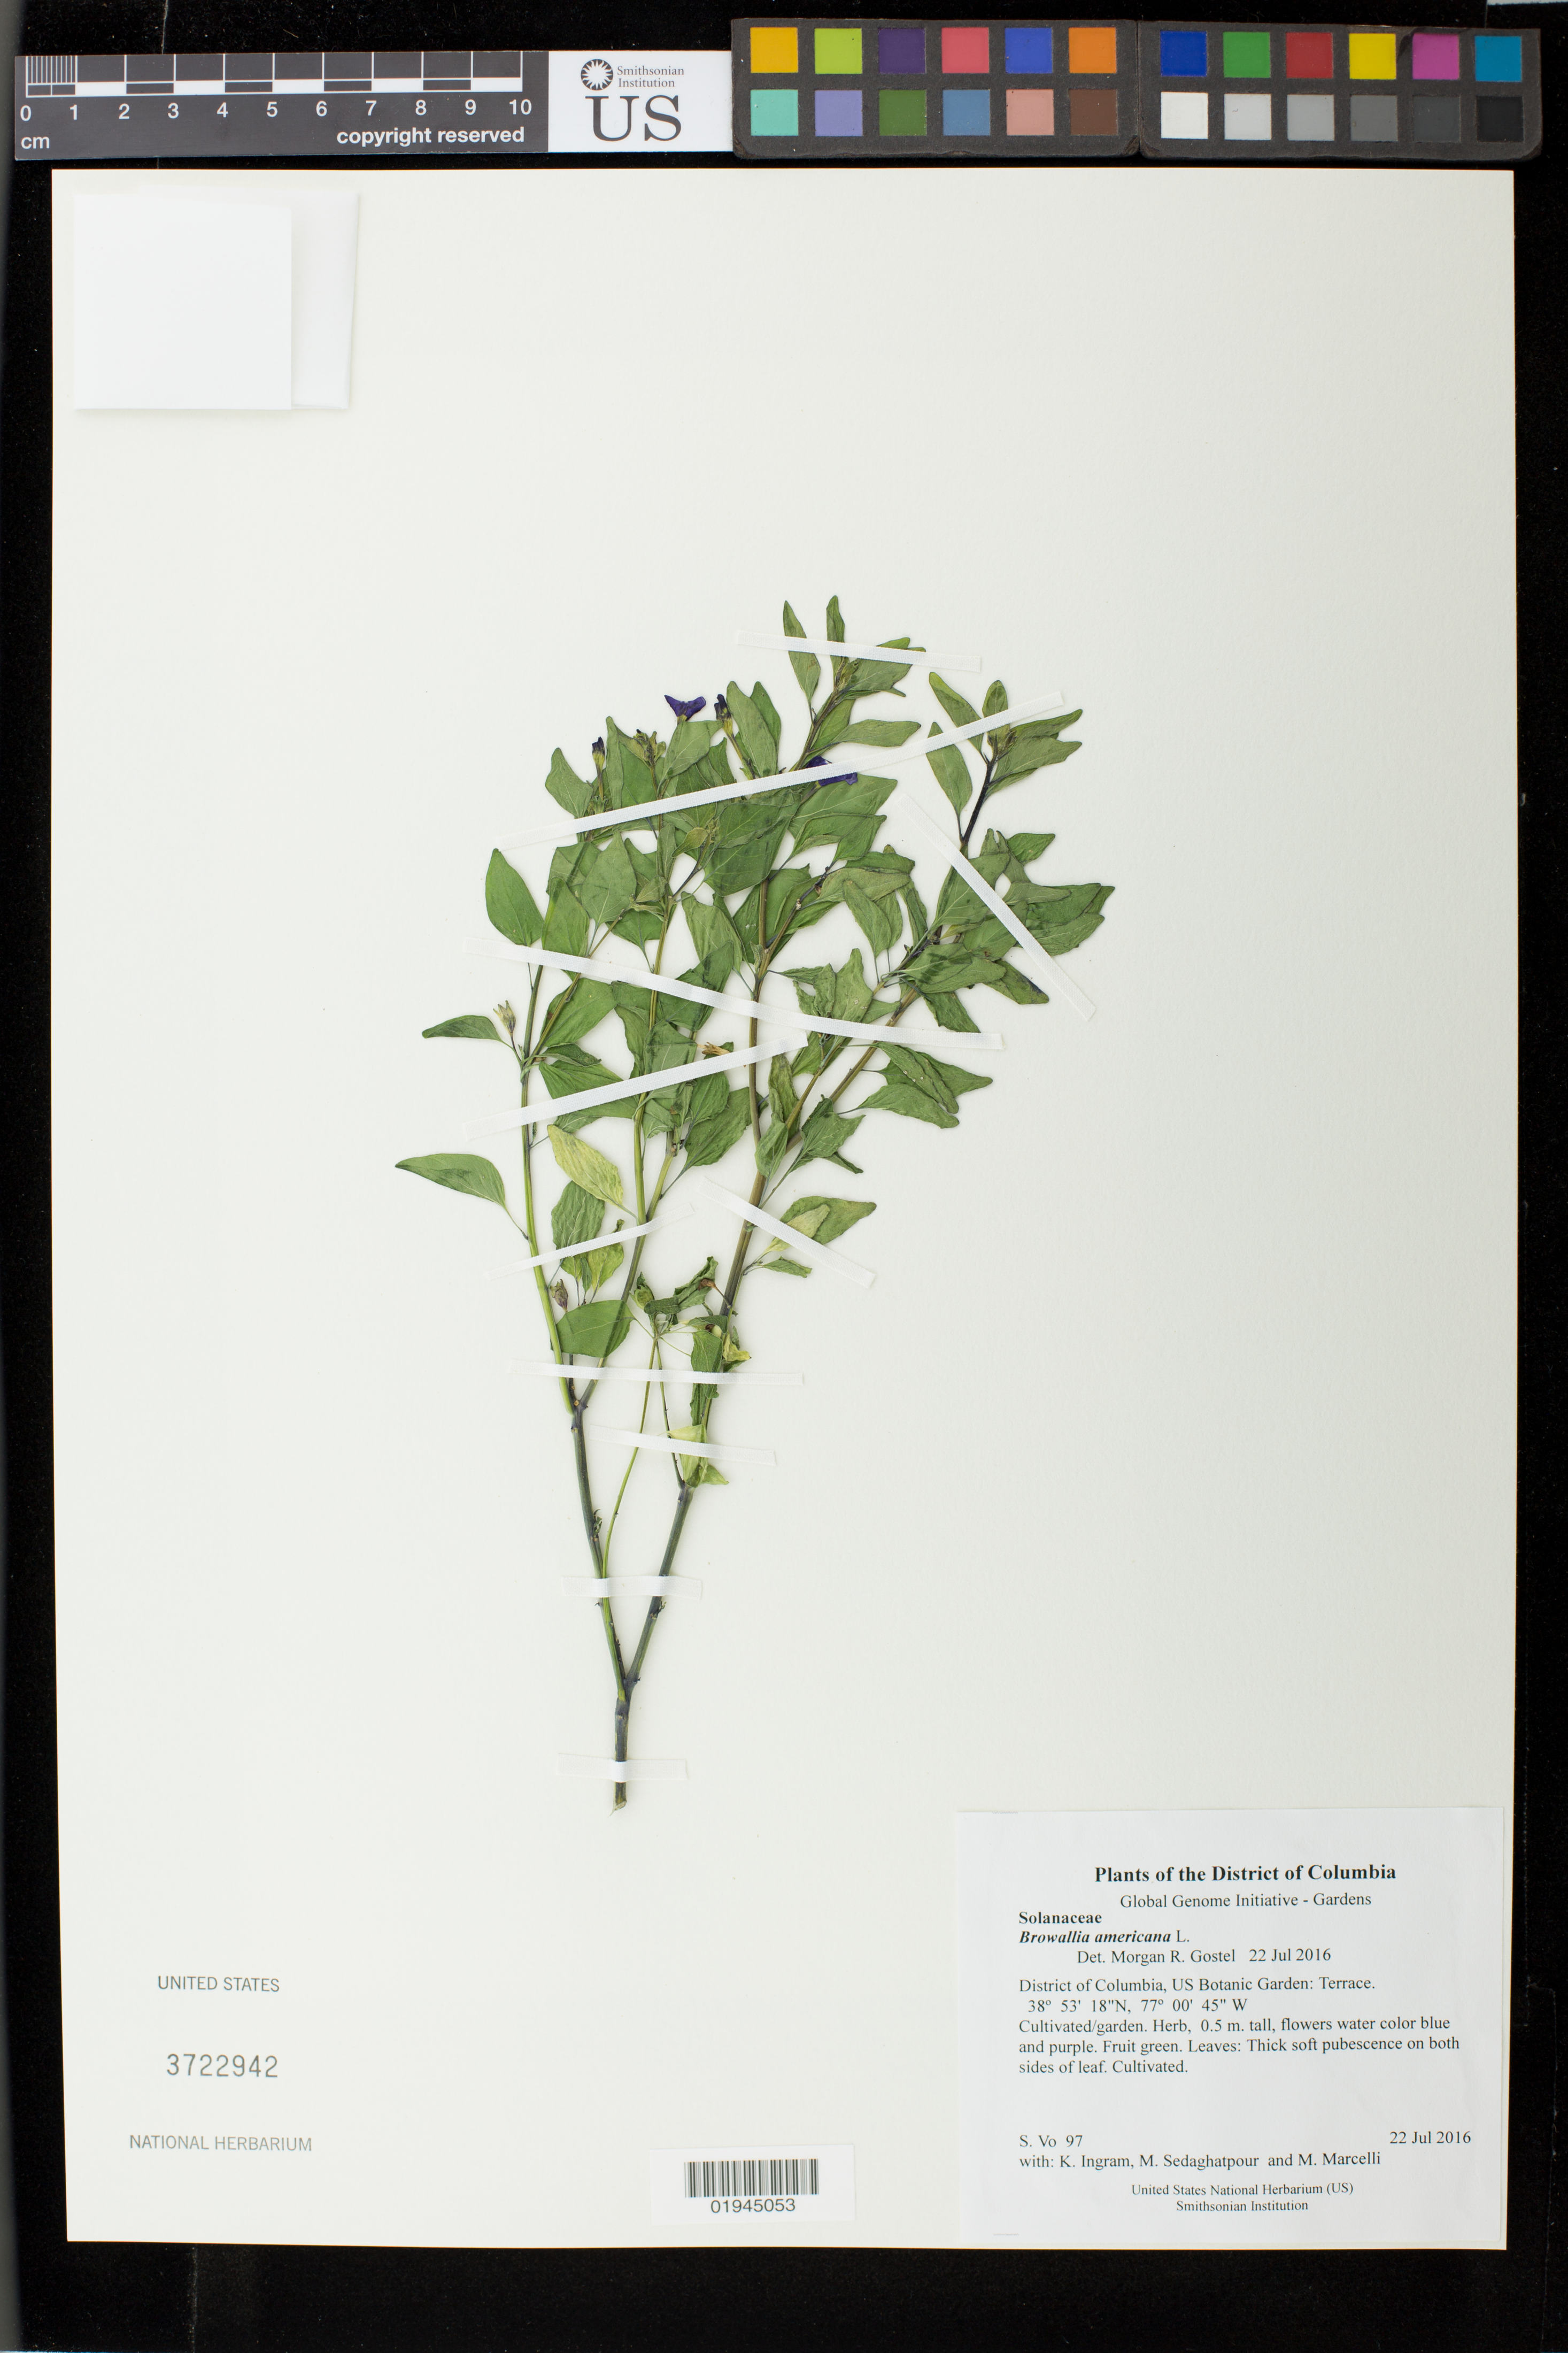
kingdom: Plantae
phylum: Tracheophyta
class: Magnoliopsida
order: Solanales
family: Solanaceae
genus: Browallia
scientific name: Browallia americana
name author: L.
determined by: Gostel, Morgan R., (BRIT), Botanical Research Institute of Texas (UNITED STATES)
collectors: S. Vo, K. S. Ingram, M. Sedaghatpour & M. Marcelli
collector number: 97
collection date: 2016-07-22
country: United States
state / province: District of Columbia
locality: US Botanic Garden: Terrace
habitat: Cultivated/garden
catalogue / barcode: US 3722942